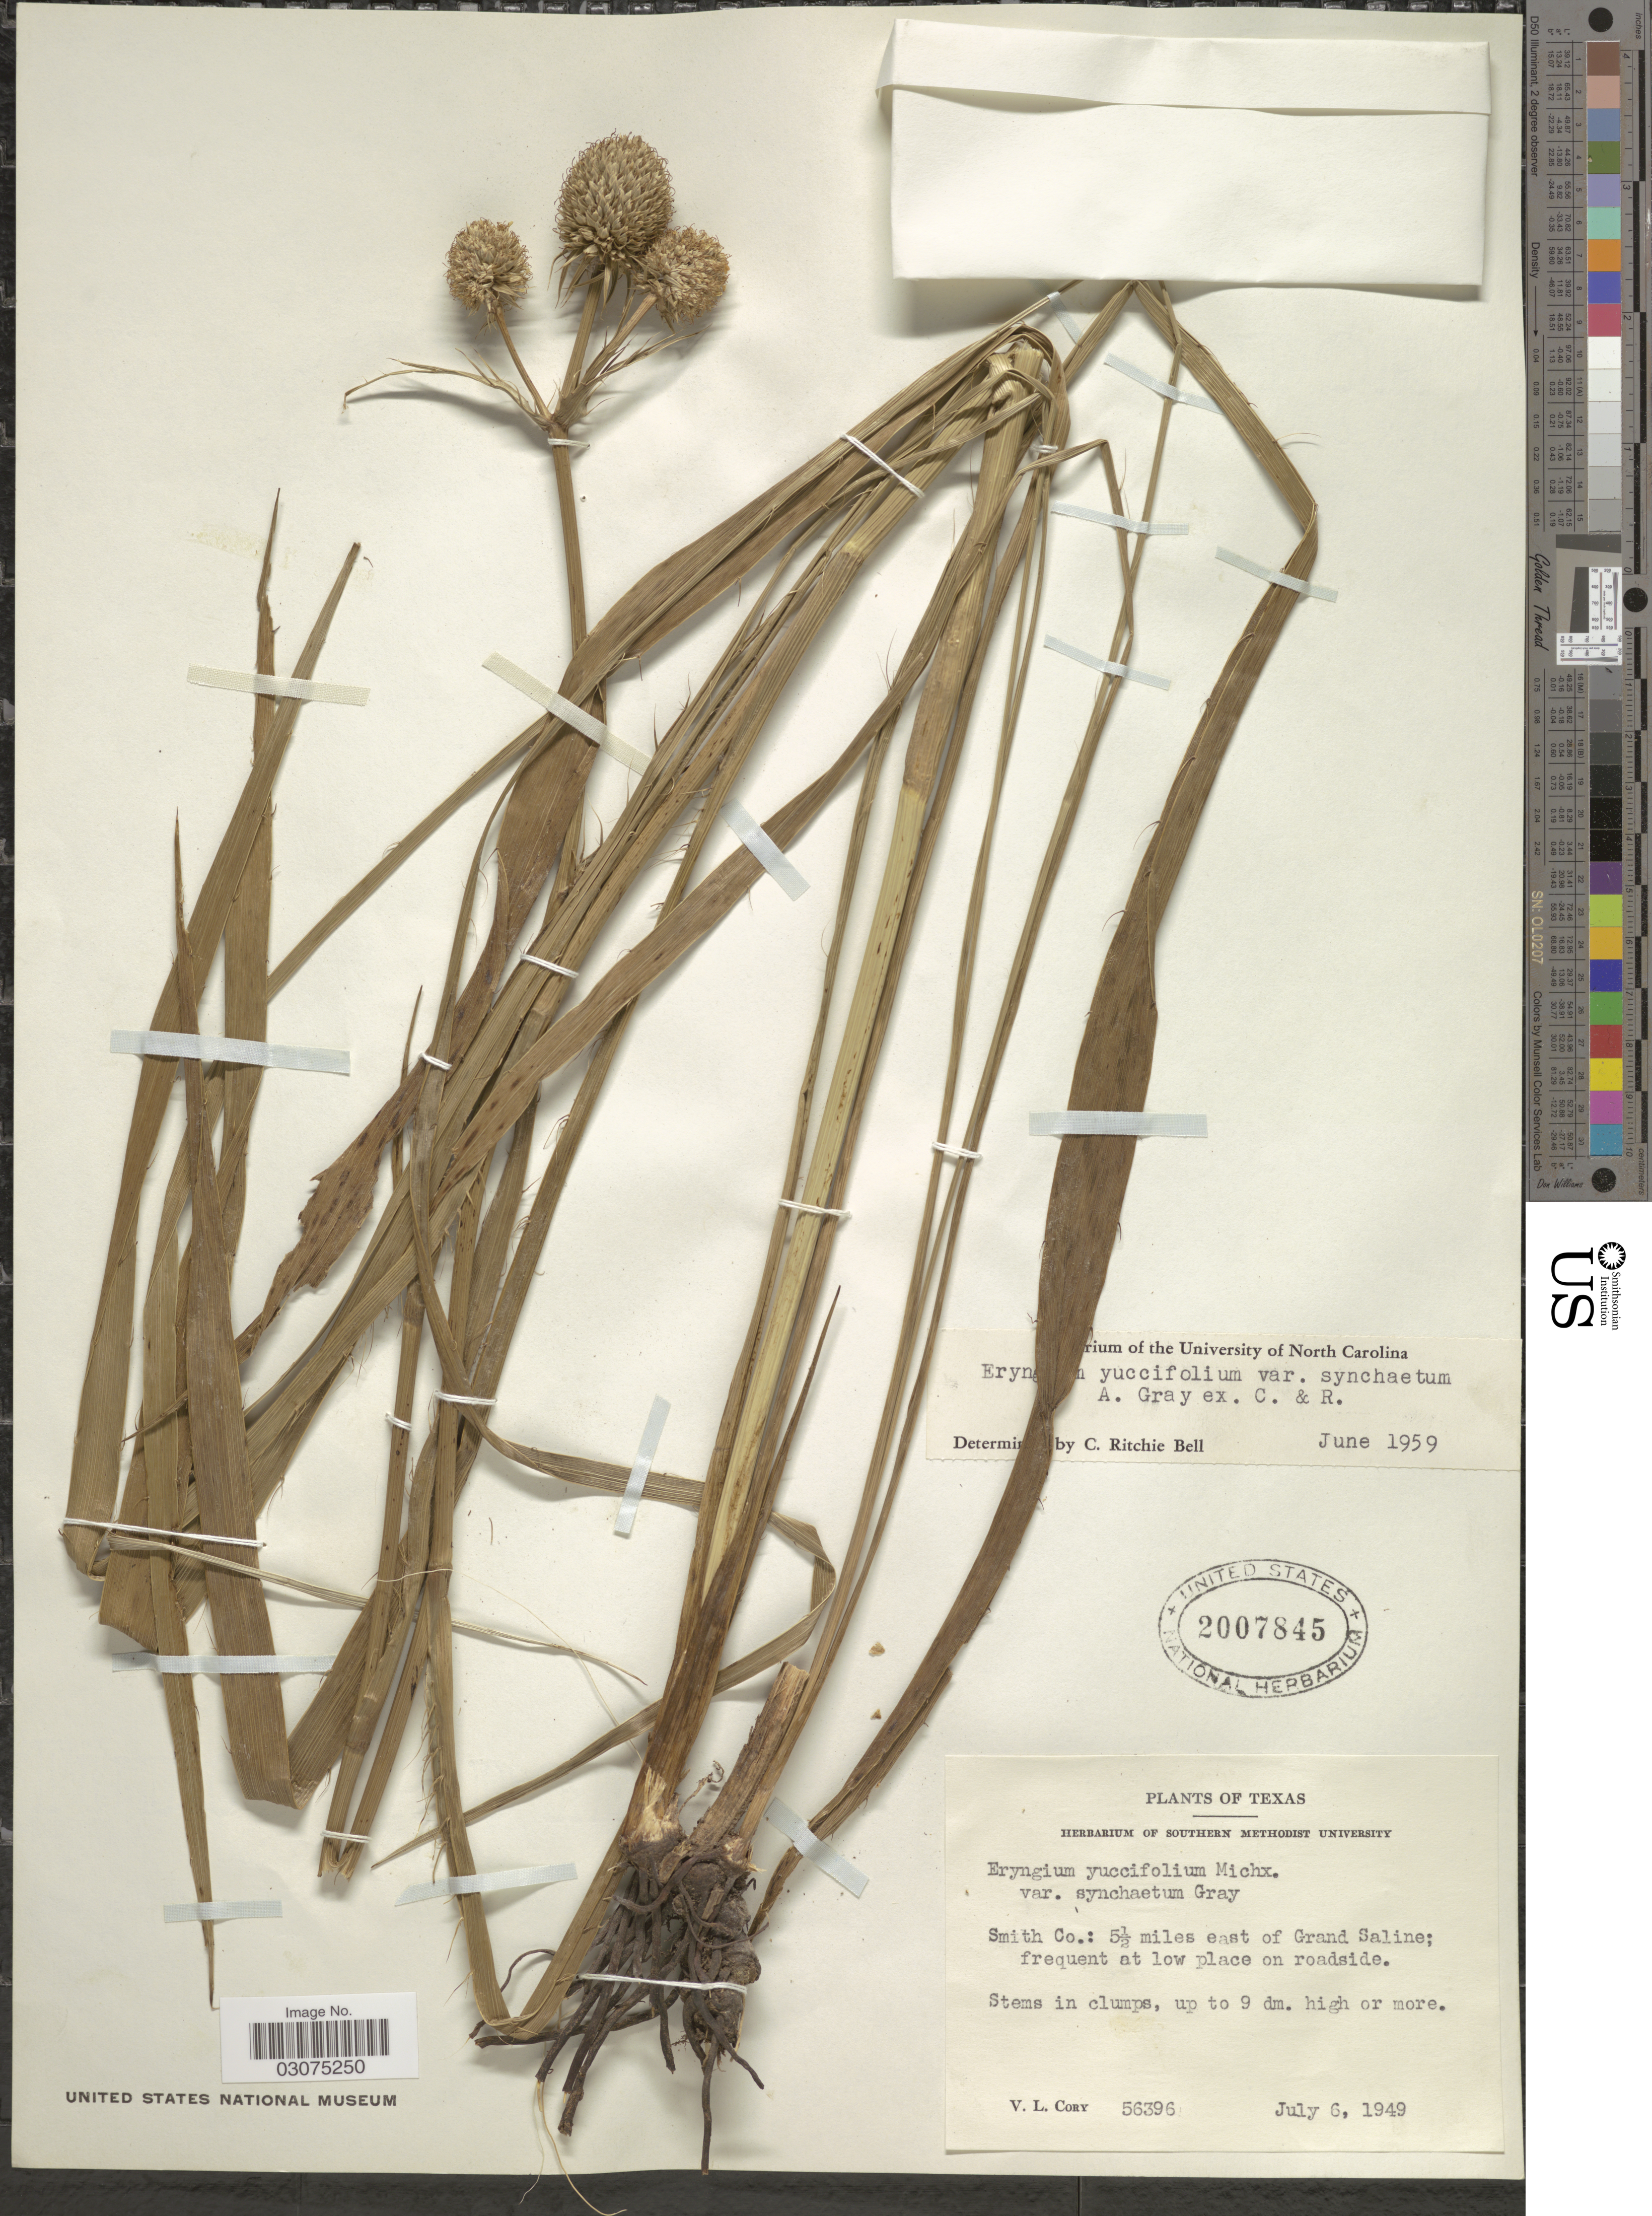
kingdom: Plantae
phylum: Tracheophyta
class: Magnoliopsida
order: Apiales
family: Apiaceae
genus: Eryngium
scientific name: Eryngium yuccifolium var. synchaetum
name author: A. Gray ex J.M. Coult. & Rose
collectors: V. Cory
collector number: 56396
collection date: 1949-07-06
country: United States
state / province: Texas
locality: Smith Co.: 5½ miles east of Grand Saline; frequent at low place on roadside.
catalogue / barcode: US 2007845